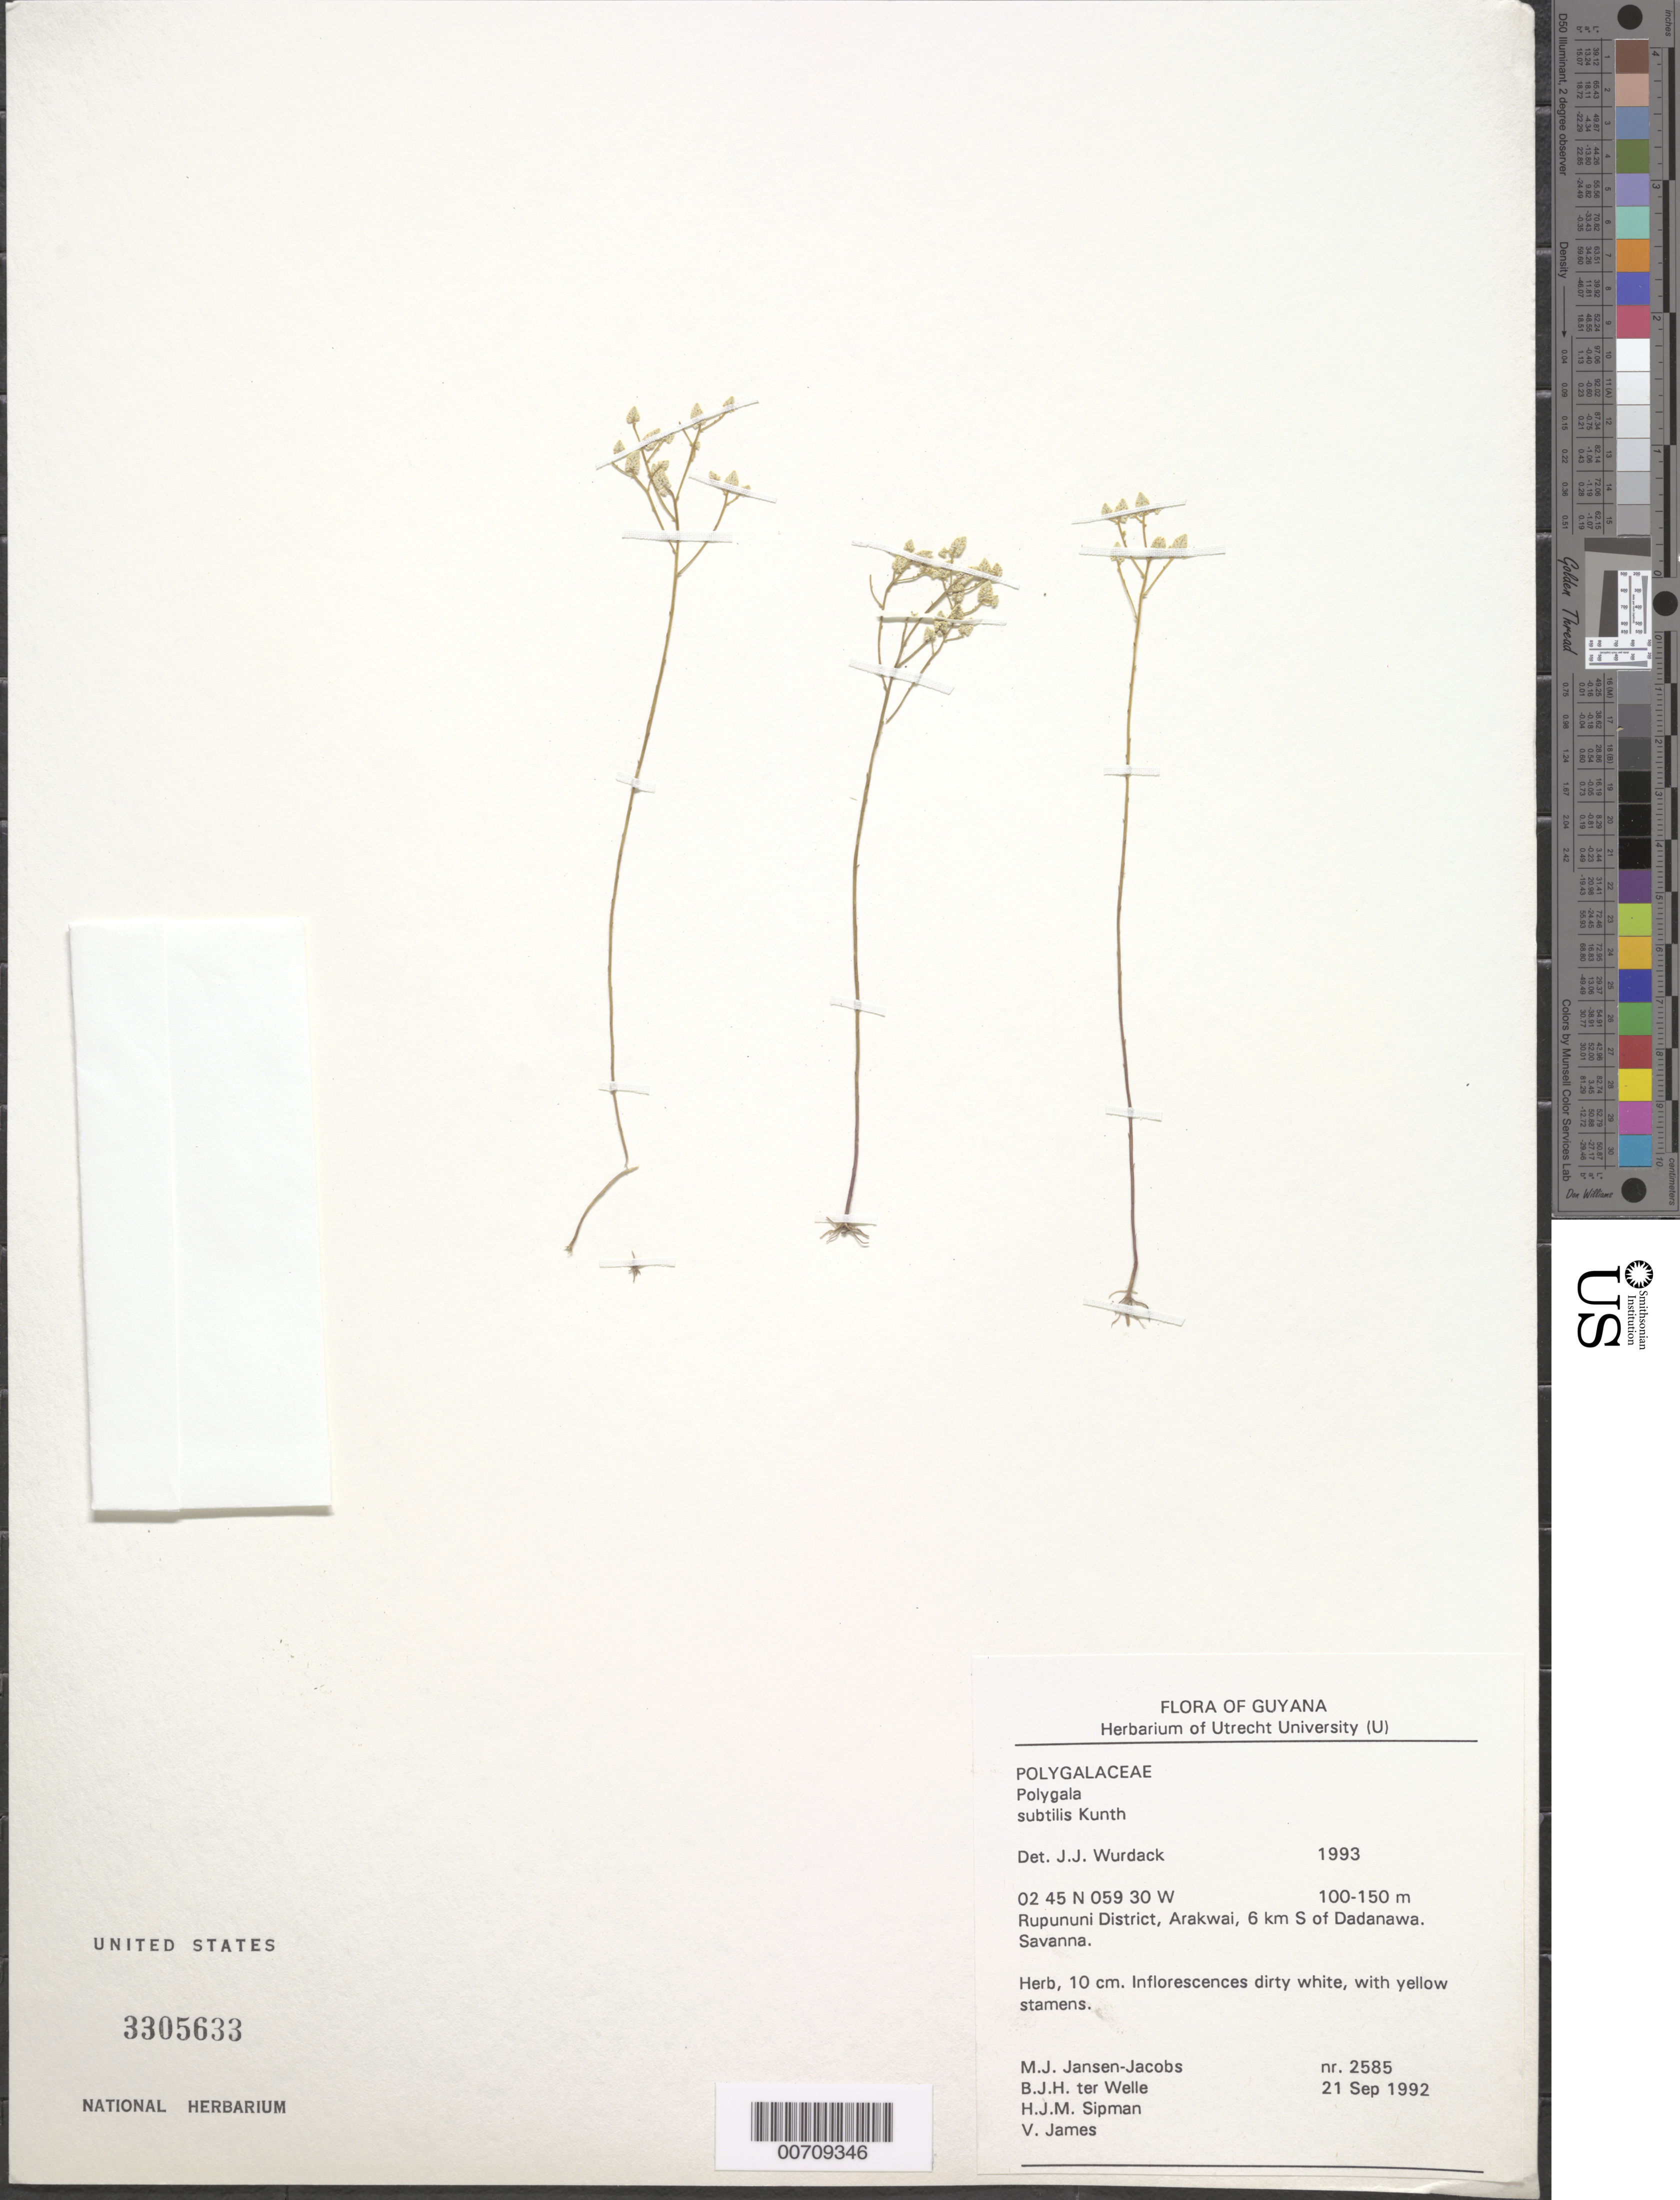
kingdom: Plantae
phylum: Tracheophyta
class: Magnoliopsida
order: Fabales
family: Polygalaceae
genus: Polygala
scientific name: Polygala subtilis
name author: Kunth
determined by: Wurdack, John J., (US), US (UNITED STATES)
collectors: M. J. Jansen-Jacobs, B. Welle, H. J. M. Sipman & V. James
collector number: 2585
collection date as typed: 21-Sep-92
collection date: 1992-09-21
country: Guyana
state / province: U. Takutu-U. Essequibo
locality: Arakwai, 6 km S of Dadanawa, Rupununi District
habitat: Savanna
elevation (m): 100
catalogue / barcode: US 3305633